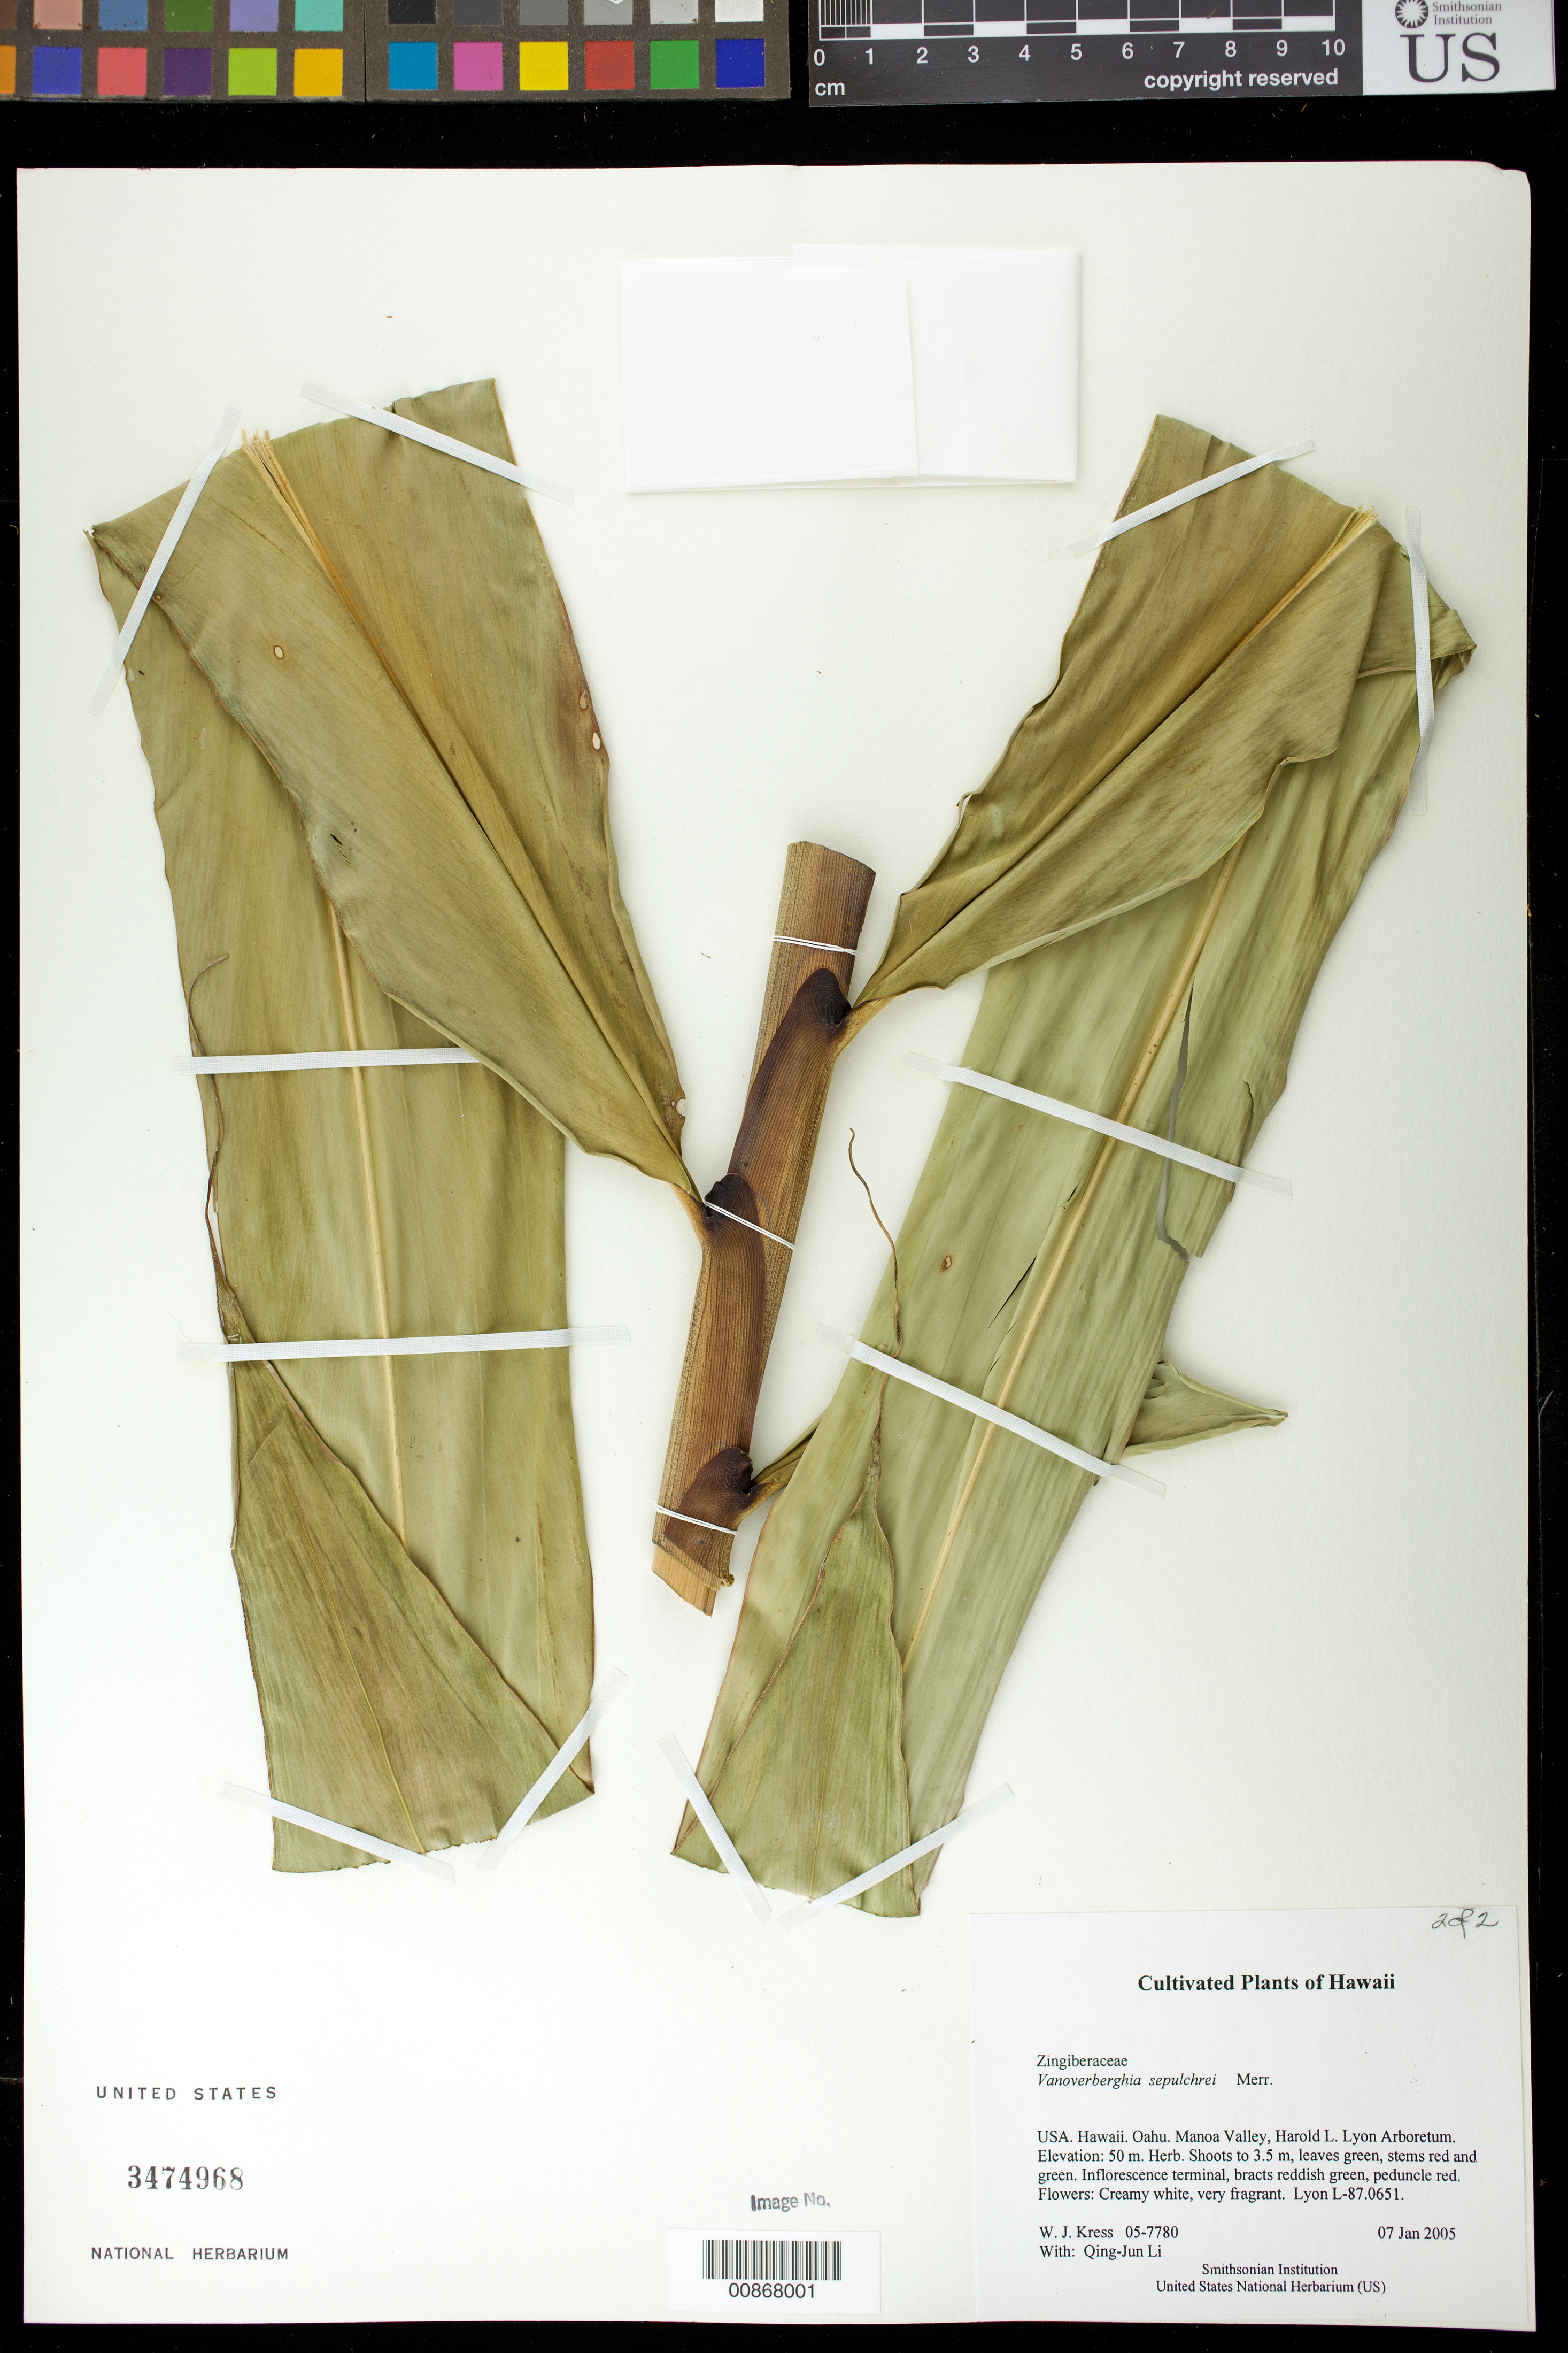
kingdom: Plantae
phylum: Tracheophyta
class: Liliopsida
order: Zingiberales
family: Zingiberaceae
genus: Vanoverberghia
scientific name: Vanoverberghia sepulchrei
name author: Merr.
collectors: W. J. Kress & Q. J. Li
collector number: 05-7780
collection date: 2005-01-07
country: United States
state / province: Hawaii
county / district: Honolulu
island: Oahu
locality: Manoa Valley, Harold L. Lyon Arboretum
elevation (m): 50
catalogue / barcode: US 3474968